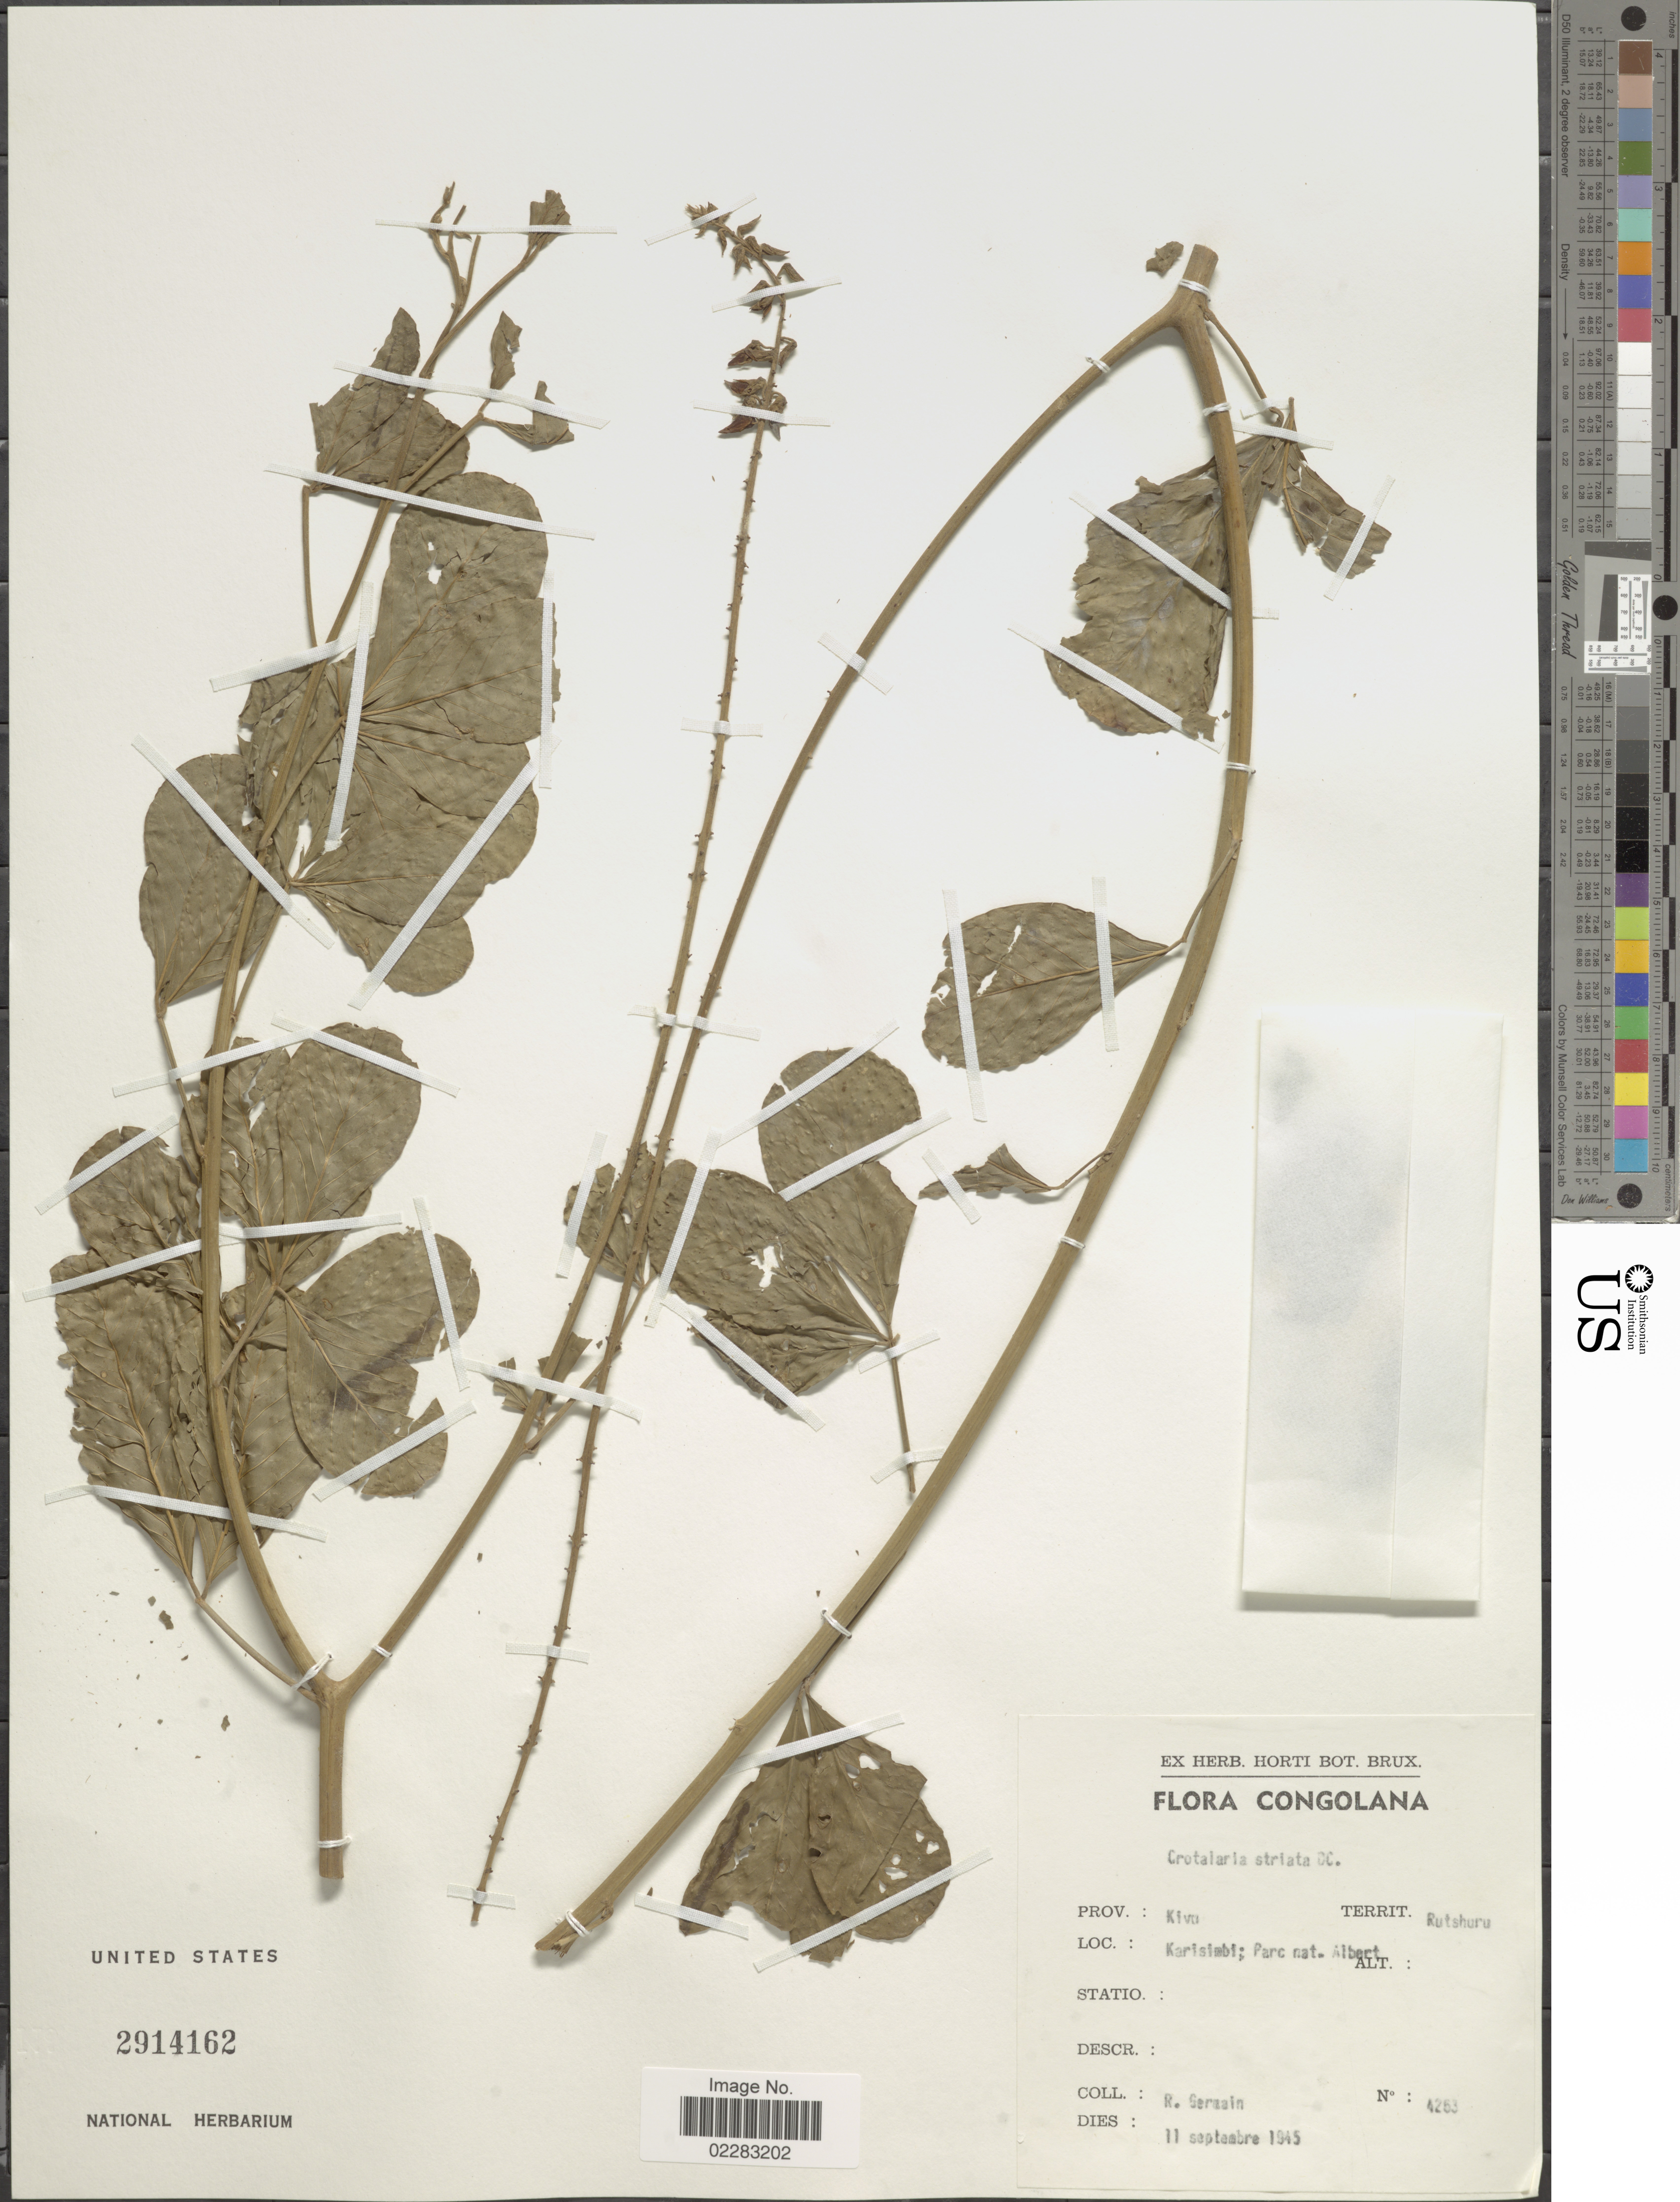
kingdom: Plantae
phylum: Tracheophyta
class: Magnoliopsida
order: Fabales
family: Fabaceae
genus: Crotalaria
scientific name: Crotalaria pallida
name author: Aiton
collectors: R. Germain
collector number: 4263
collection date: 1945-09-11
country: Congo, Democratic Republic of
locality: Prov.: Kivu, Territ. Rutshuru, Karisimbi: Parc nat. Albert.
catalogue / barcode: US 2914162